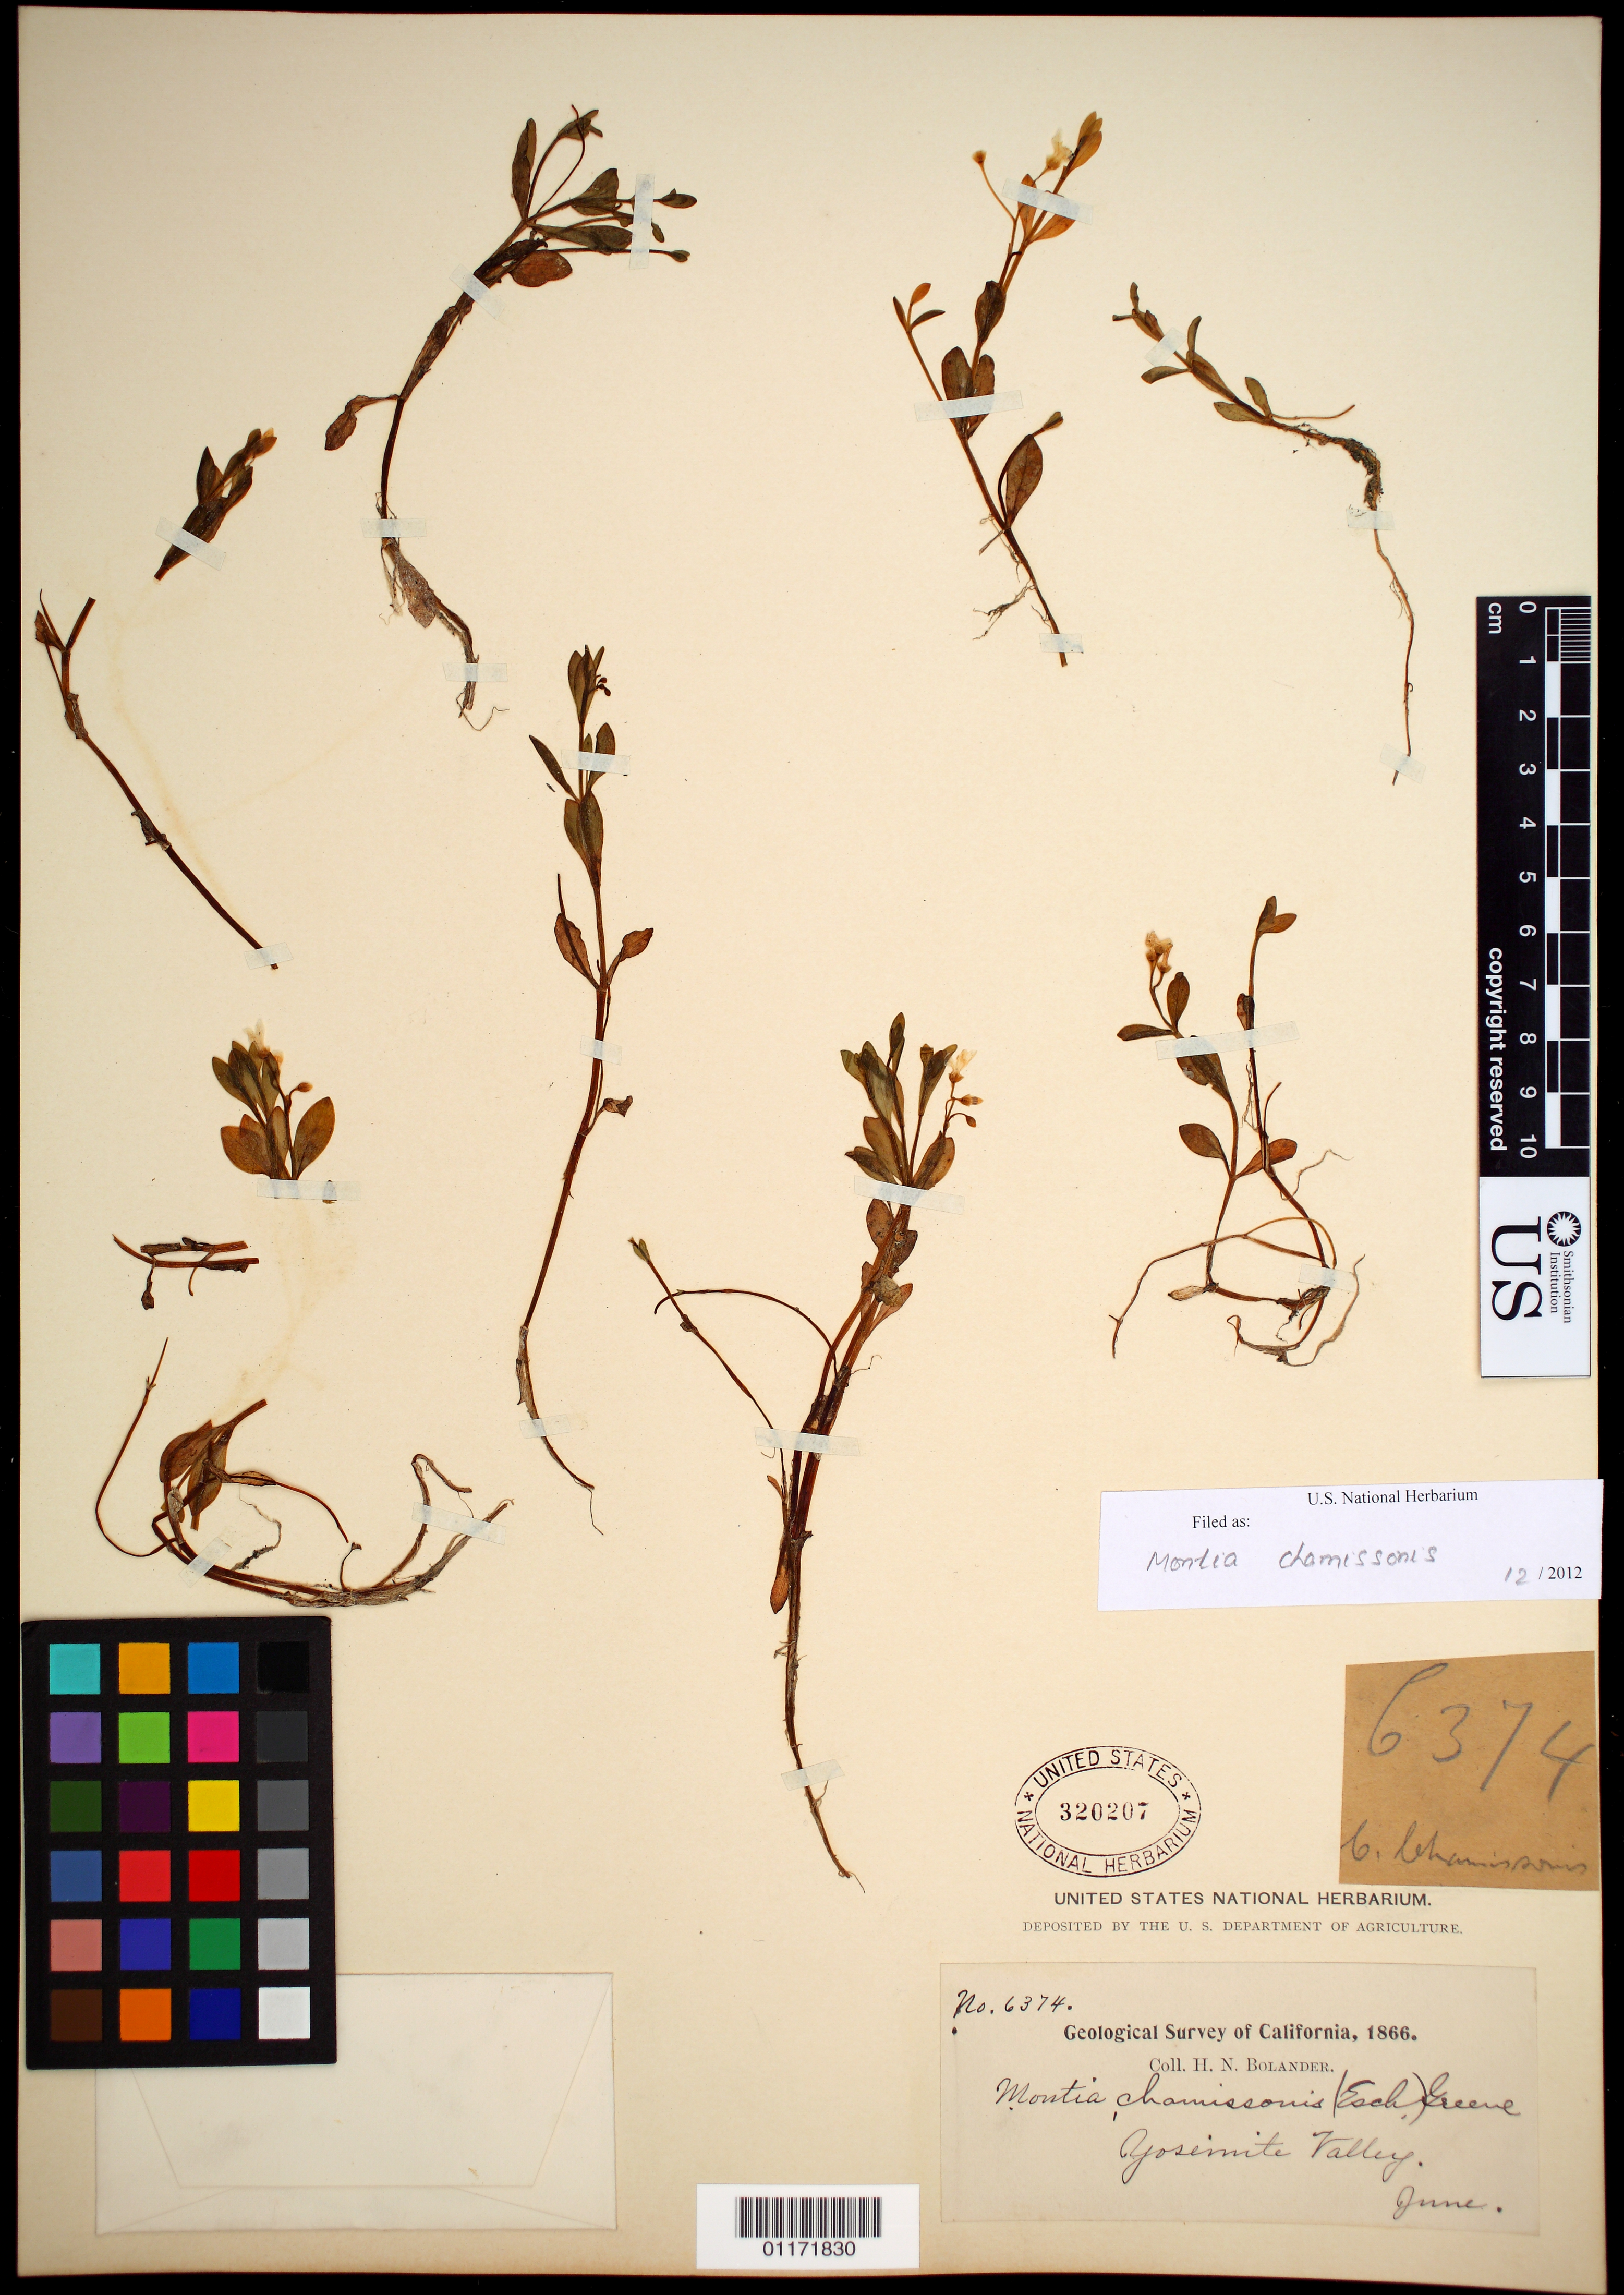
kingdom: Plantae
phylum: Tracheophyta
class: Magnoliopsida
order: Caryophyllales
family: Montiaceae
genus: Montia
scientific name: Montia chamissoi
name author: (Ledeb. ex Spreng.) Greene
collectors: H. Bolander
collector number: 6374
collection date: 1866-06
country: United States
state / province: California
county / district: Mariposa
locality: Yosemite Valley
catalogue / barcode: US 320207